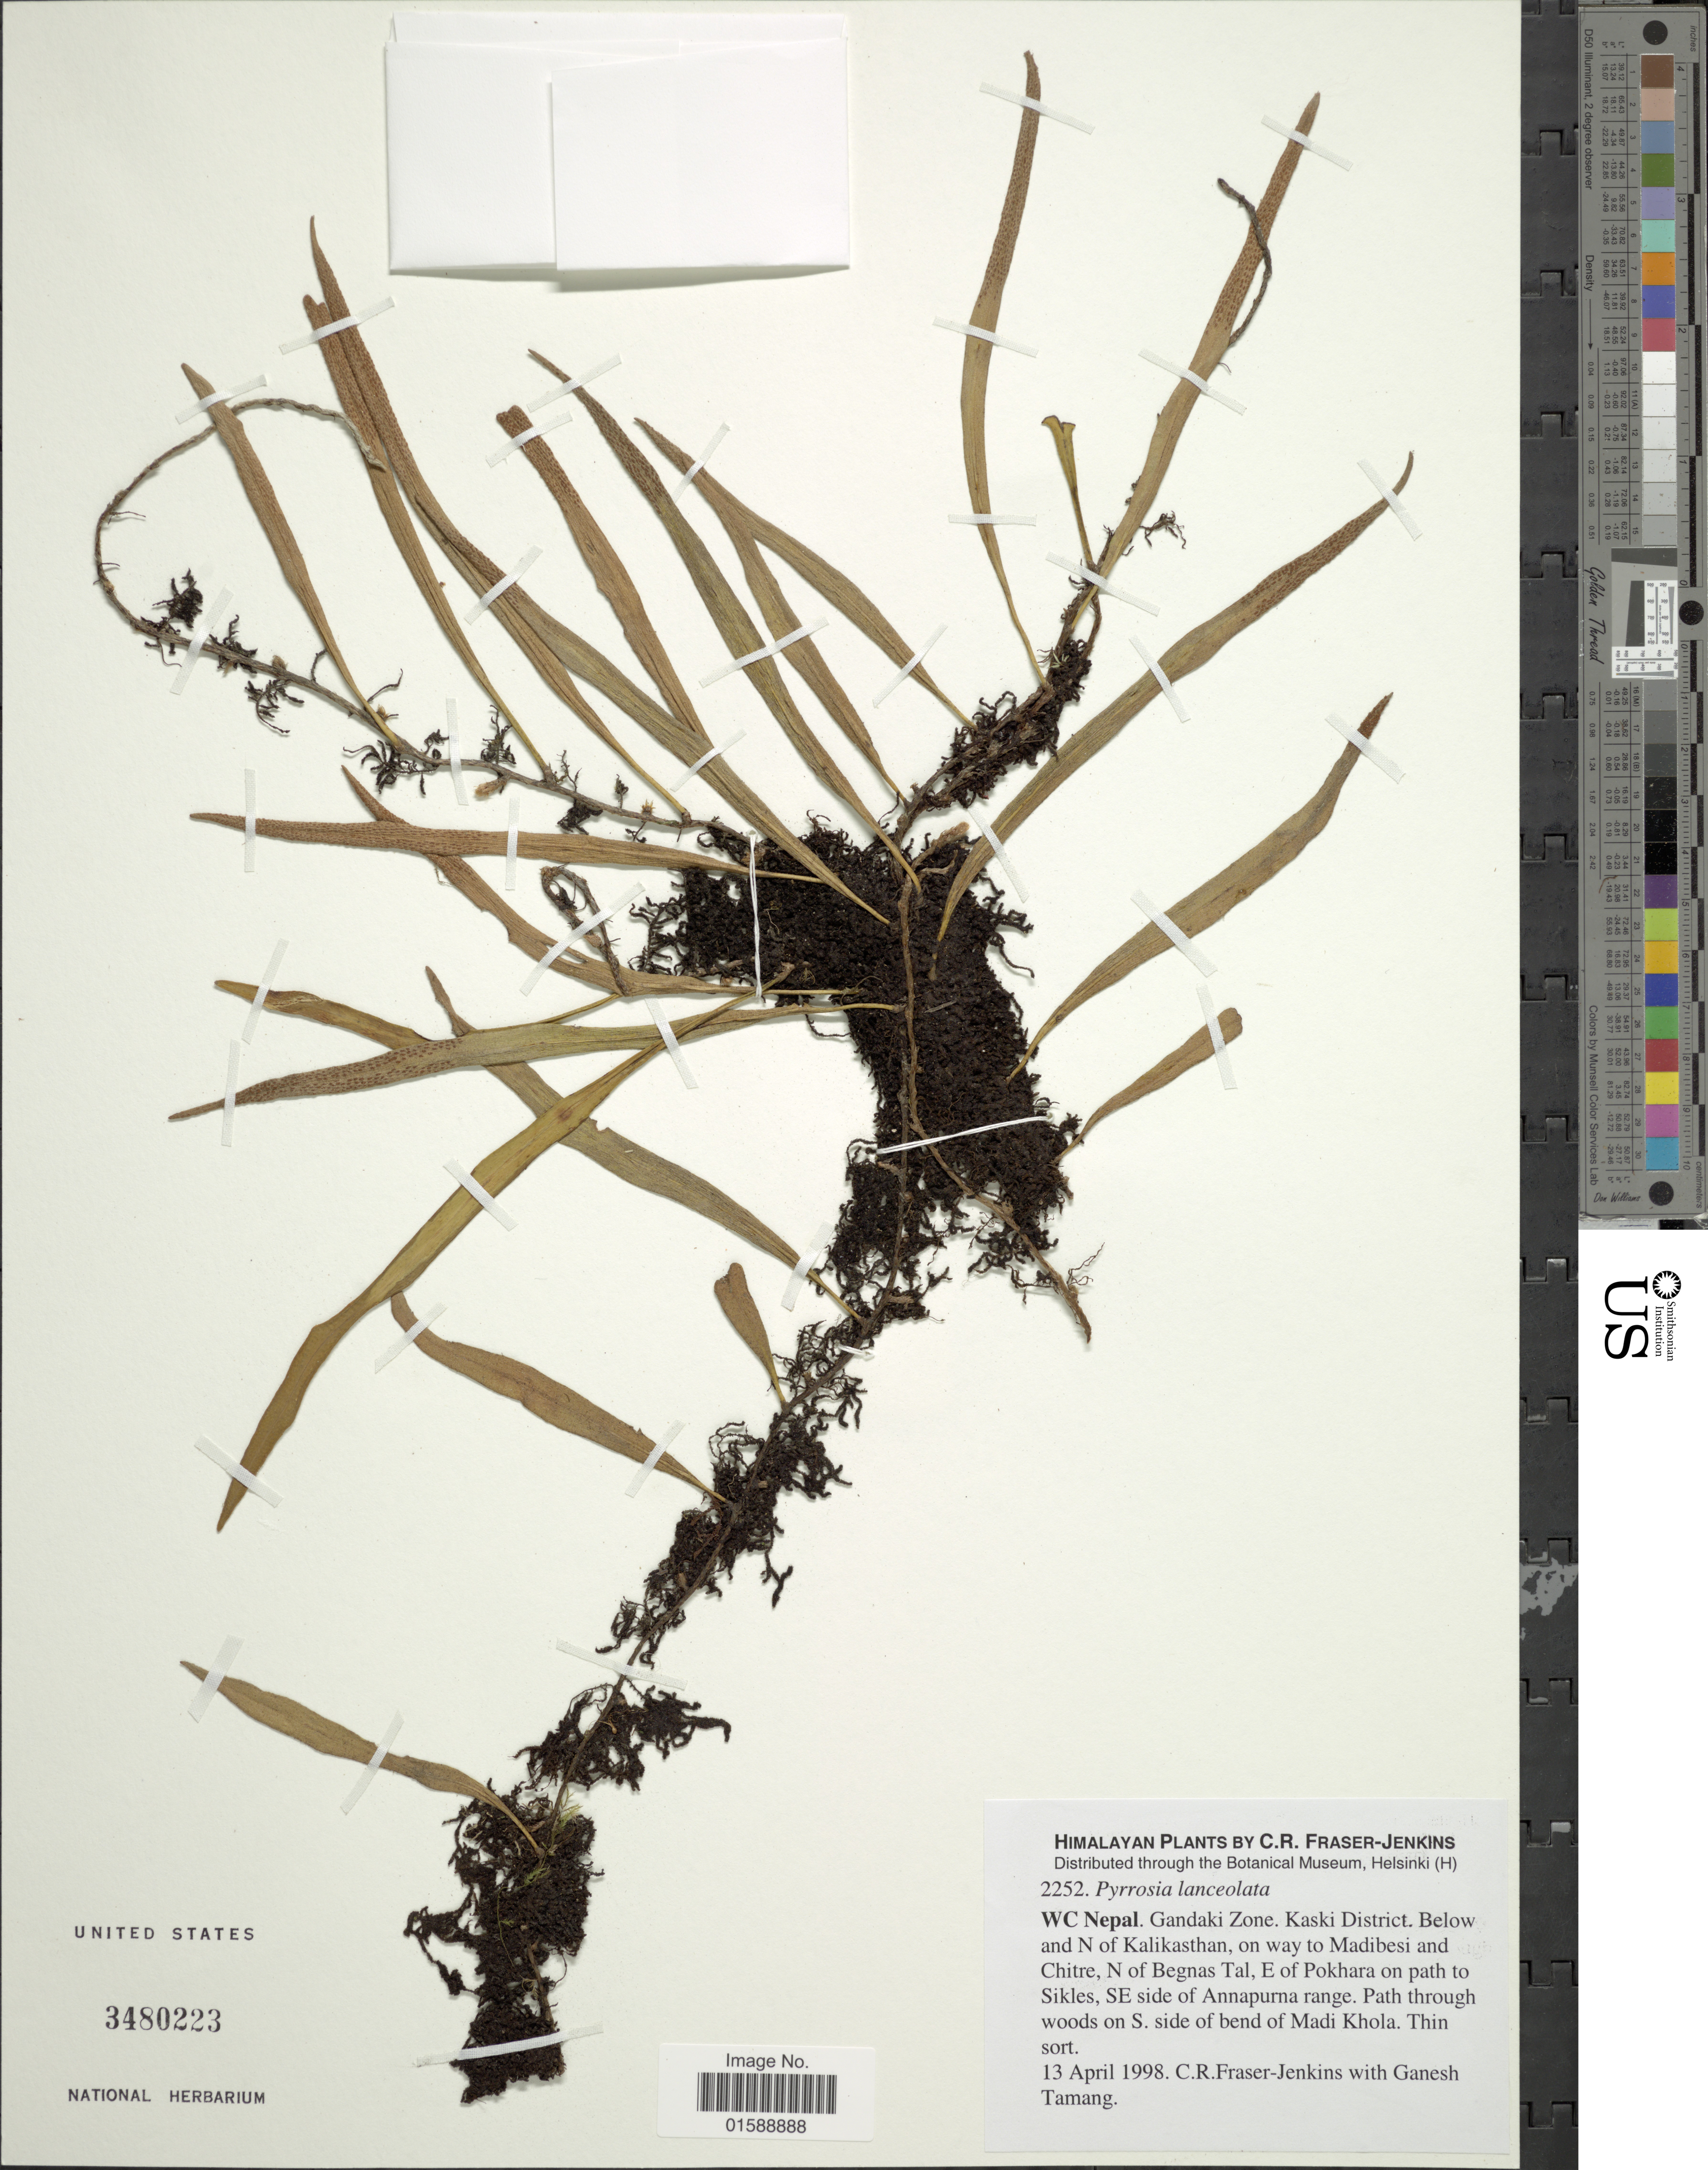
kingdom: Plantae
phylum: Tracheophyta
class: Polypodiopsida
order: Polypodiales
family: Polypodiaceae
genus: Pyrrosia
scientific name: Pyrrosia lanceolata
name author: (L.) Farw.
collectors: C. R. Fraser-Jenkins & G. Tamang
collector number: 2252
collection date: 1998-04-13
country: Nepal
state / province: Gandaki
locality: Himalayan. Kaski District. Below and N of Kalikasthan, on way to Madibesi and Chitre, N of Begnas Tal, E of Pokhara on path to Sikles SE side of Annapurna range. path through woods on S. side of bend of Madi Khola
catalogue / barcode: US 3480223